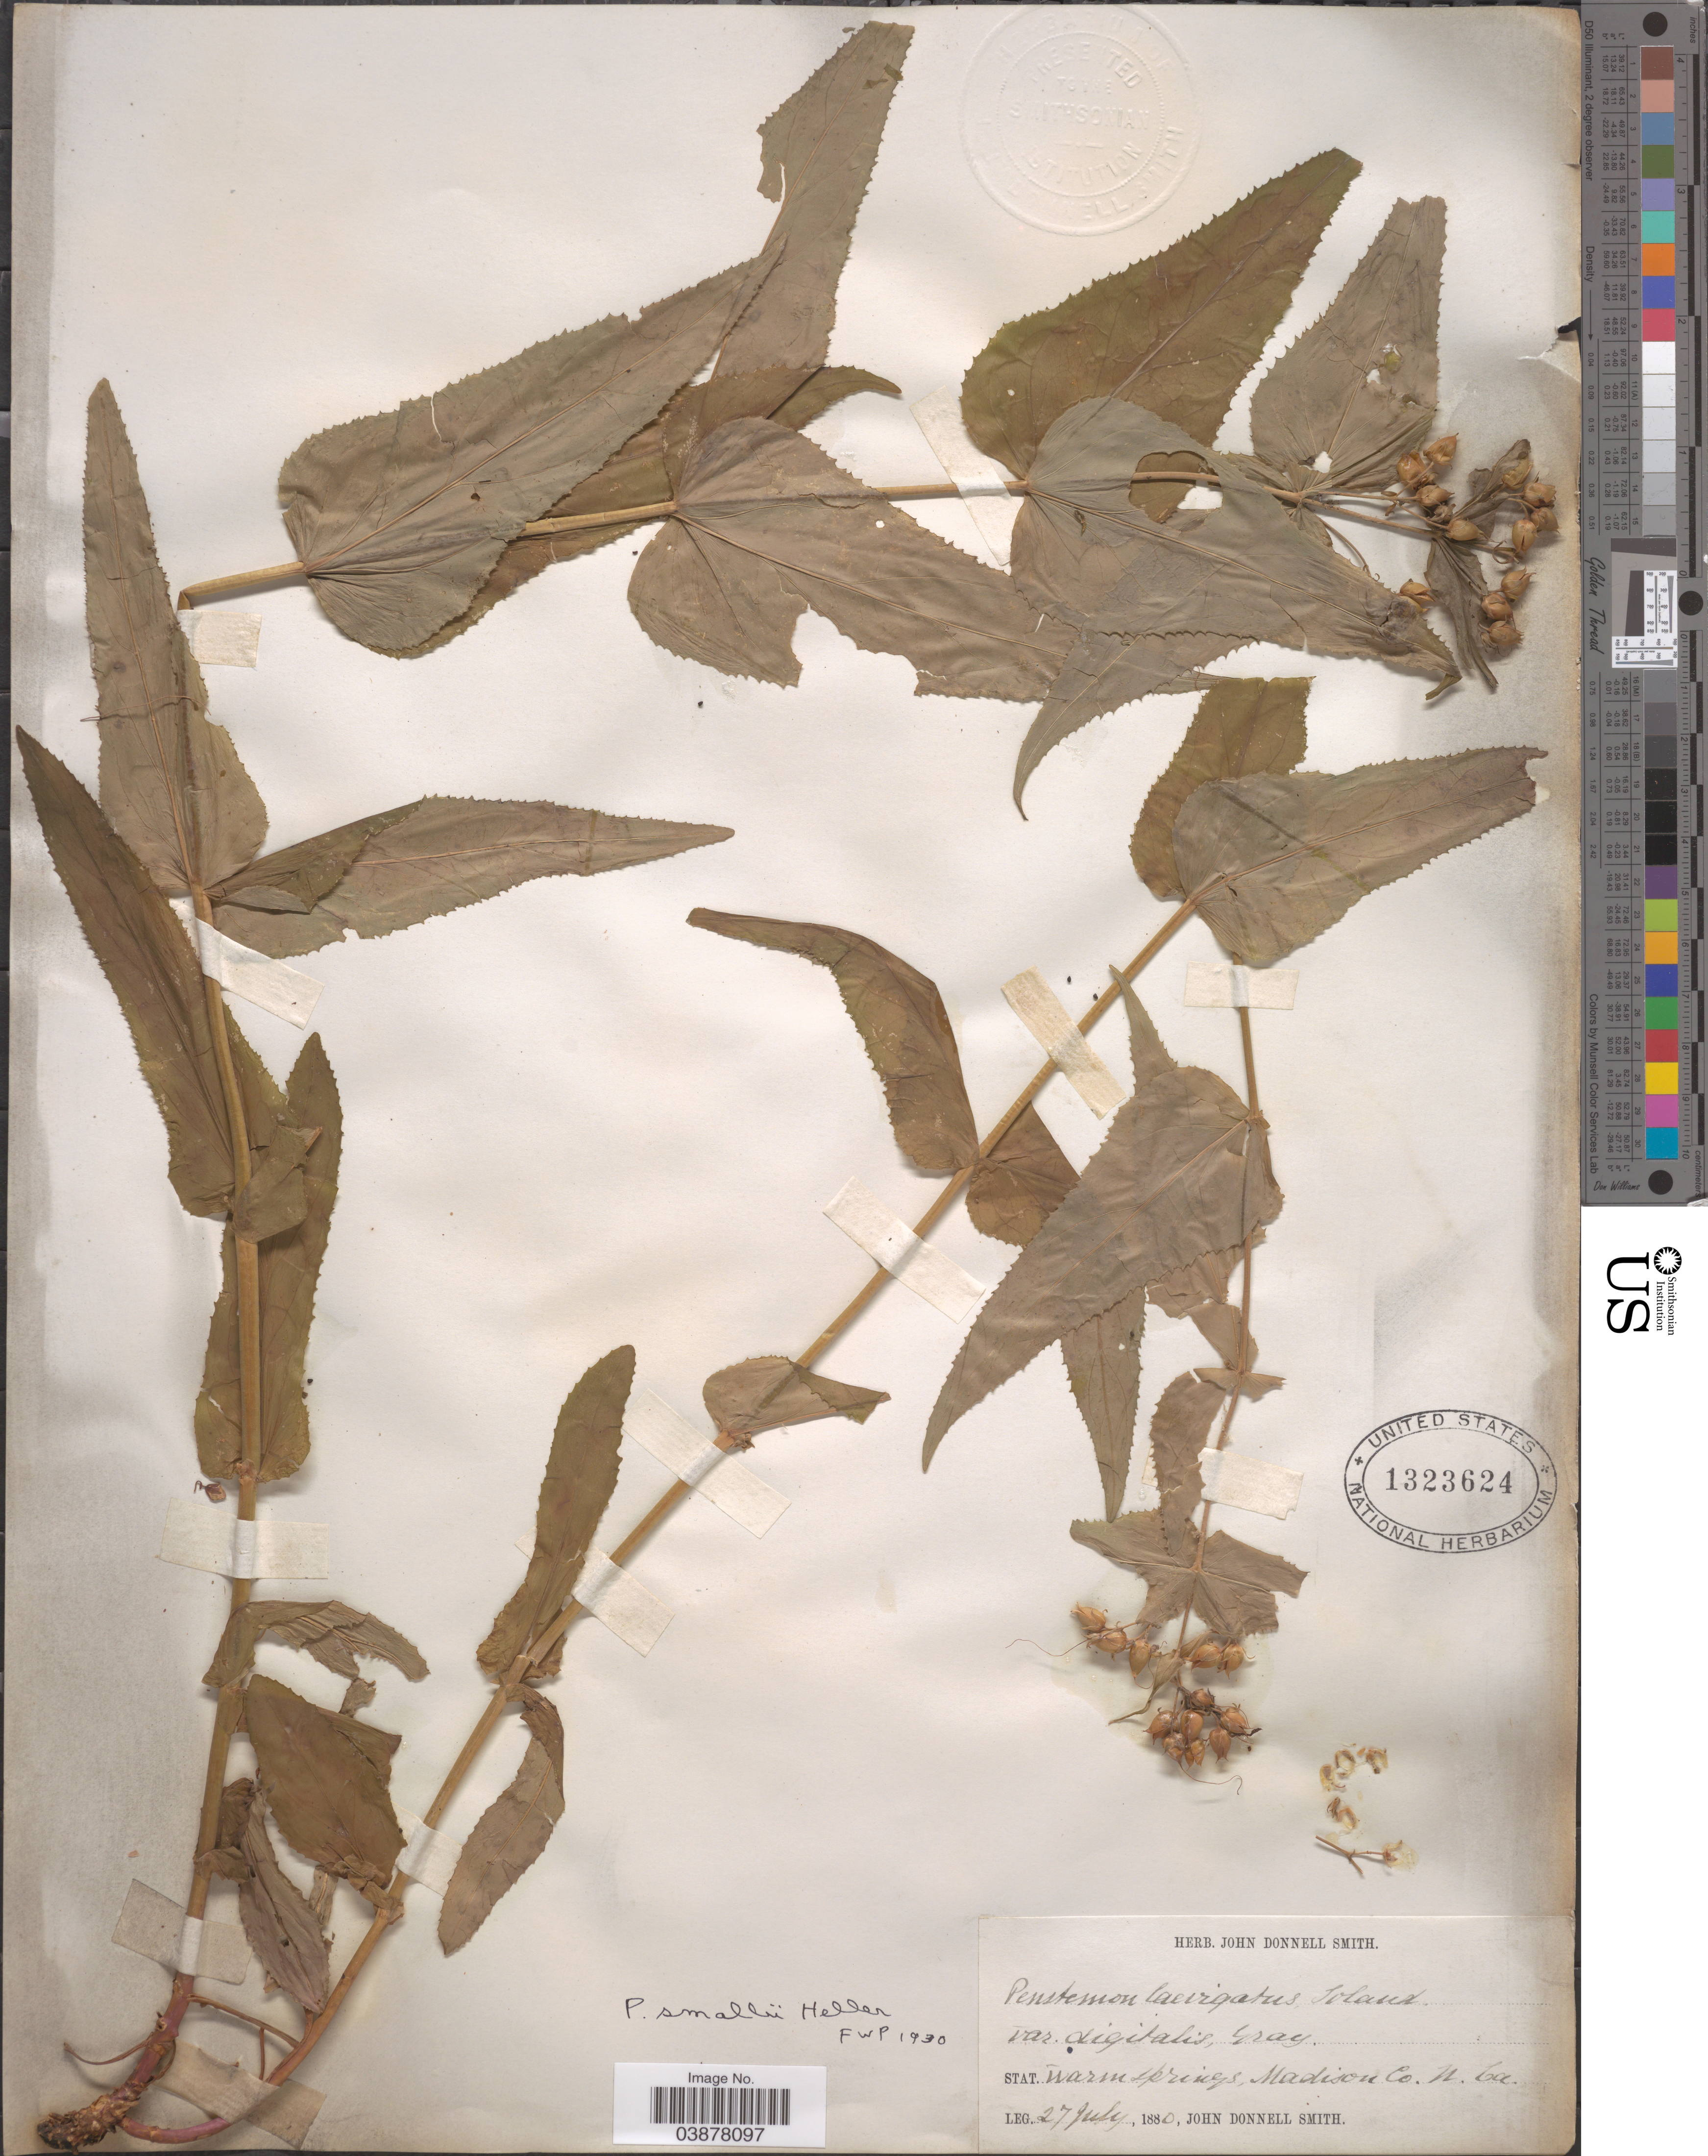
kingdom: Plantae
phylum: Tracheophyta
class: Magnoliopsida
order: Lamiales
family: Plantaginaceae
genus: Penstemon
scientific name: Penstemon smallii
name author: A. Heller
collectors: J. Donnell Smith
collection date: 1880-07-27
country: United States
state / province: North Carolina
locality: Stat. Warm Springs, Madison Co.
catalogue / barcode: US 1323624